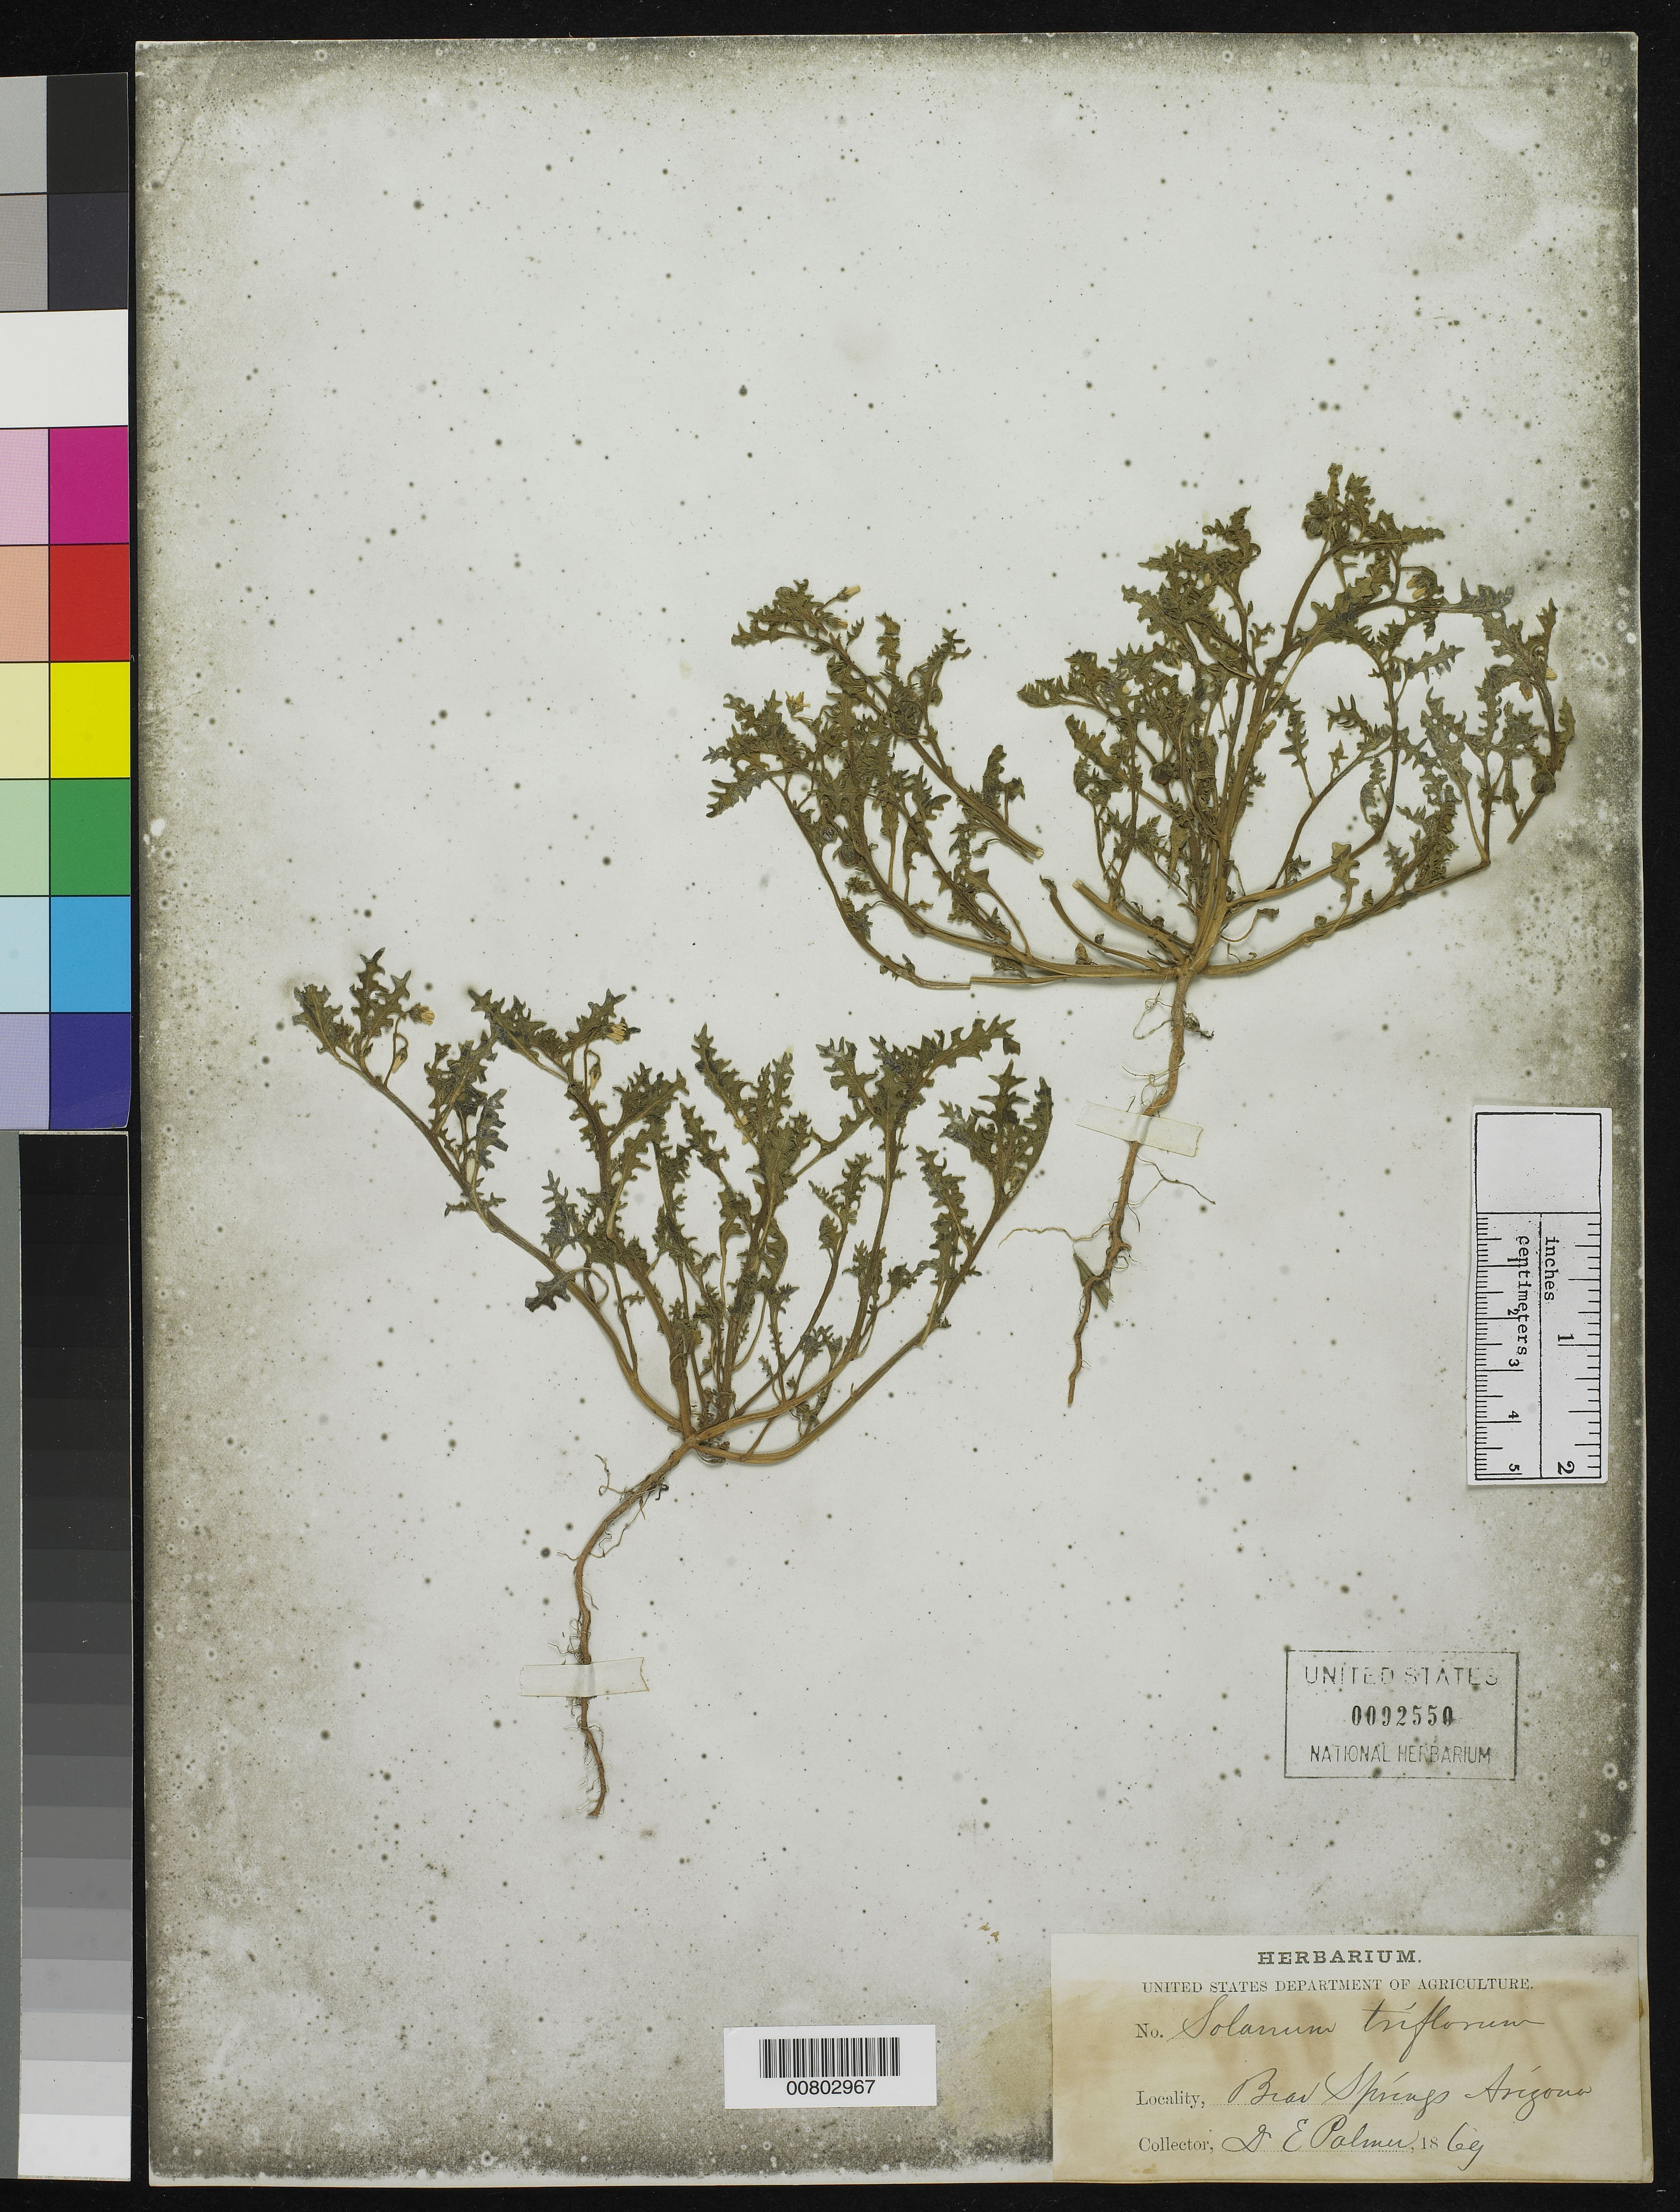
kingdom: Plantae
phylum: Tracheophyta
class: Magnoliopsida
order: Solanales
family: Solanaceae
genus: Solanum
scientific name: Solanum triflorum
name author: Nutt.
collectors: E. Palmer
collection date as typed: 1869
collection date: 1869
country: United States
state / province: Arizona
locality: Bear Springs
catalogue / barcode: US 92550